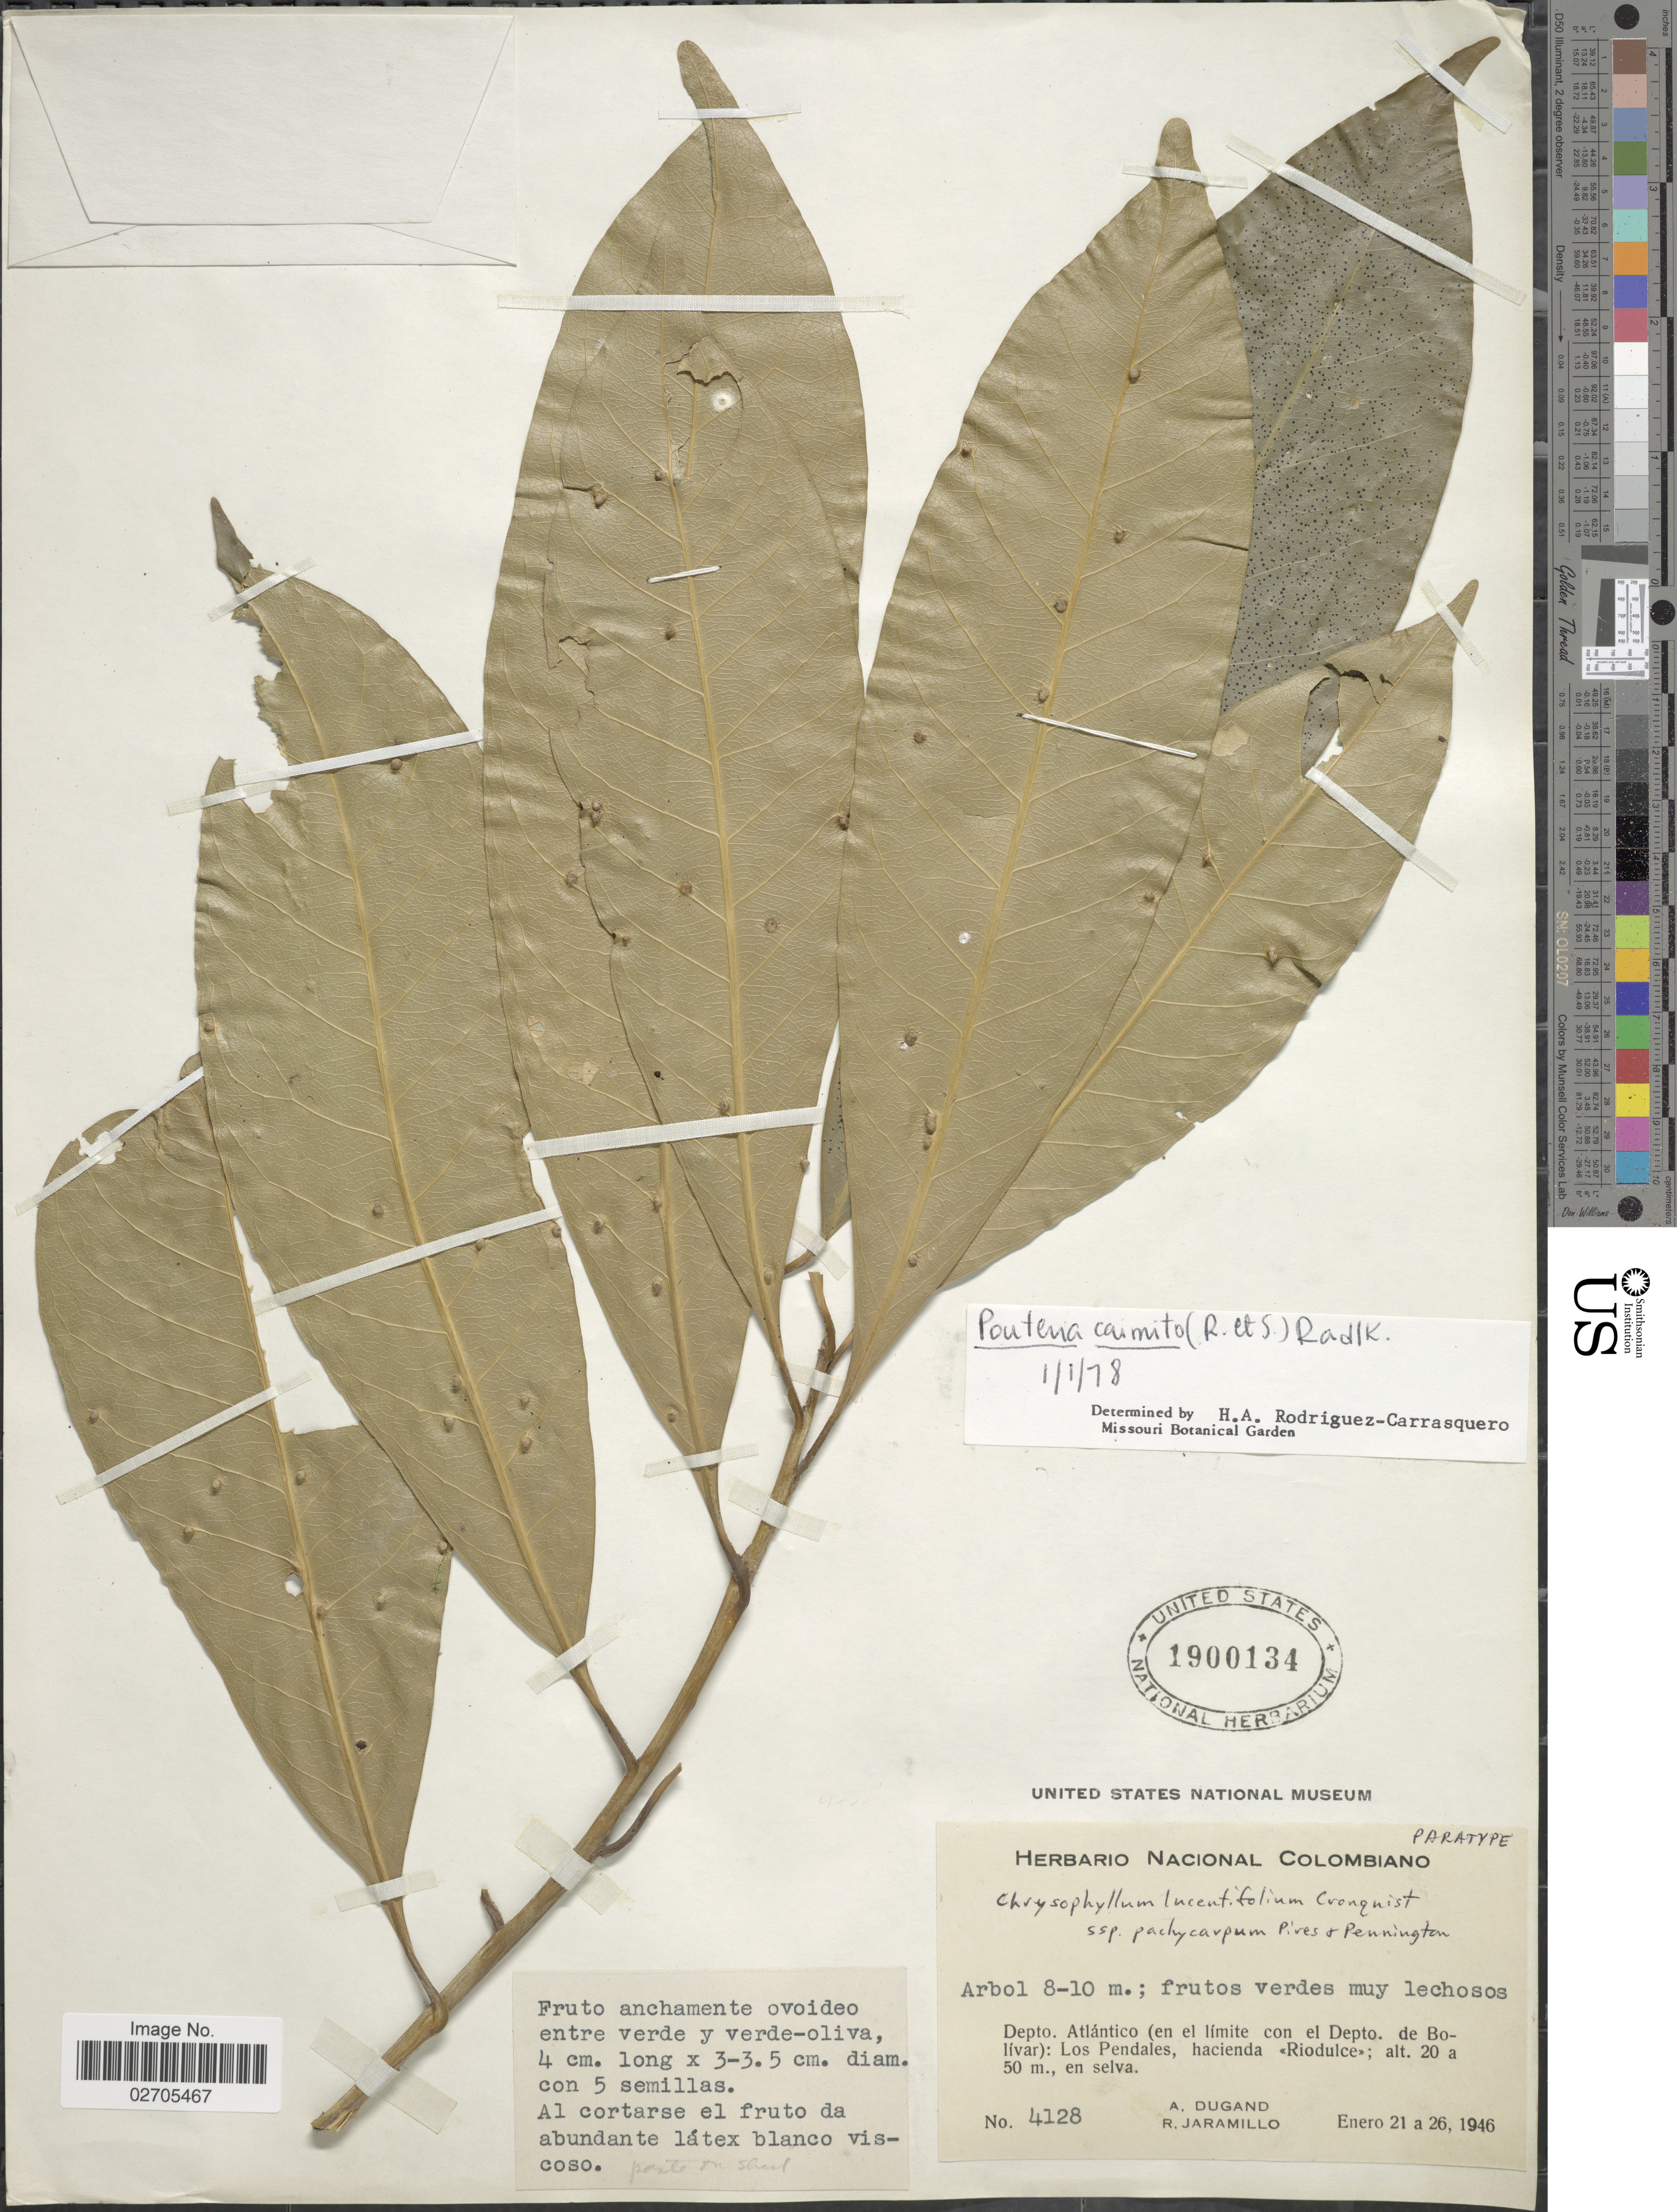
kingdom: Plantae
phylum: Tracheophyta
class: Magnoliopsida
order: Ericales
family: Sapotaceae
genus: Chrysophyllum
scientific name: Chrysophyllum lucentifolium subsp. pachycarpum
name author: Pires & T.D. Penn.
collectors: A. Dugand & R. Jaramillo M.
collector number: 4128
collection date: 1946-01-21/1946-01-26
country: Colombia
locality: Depto. Atlántico (en el límite con el Depto. de Bolívar):Los Pendales, hacienda <<Riodulce>> en selva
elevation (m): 20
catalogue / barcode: US 1900134